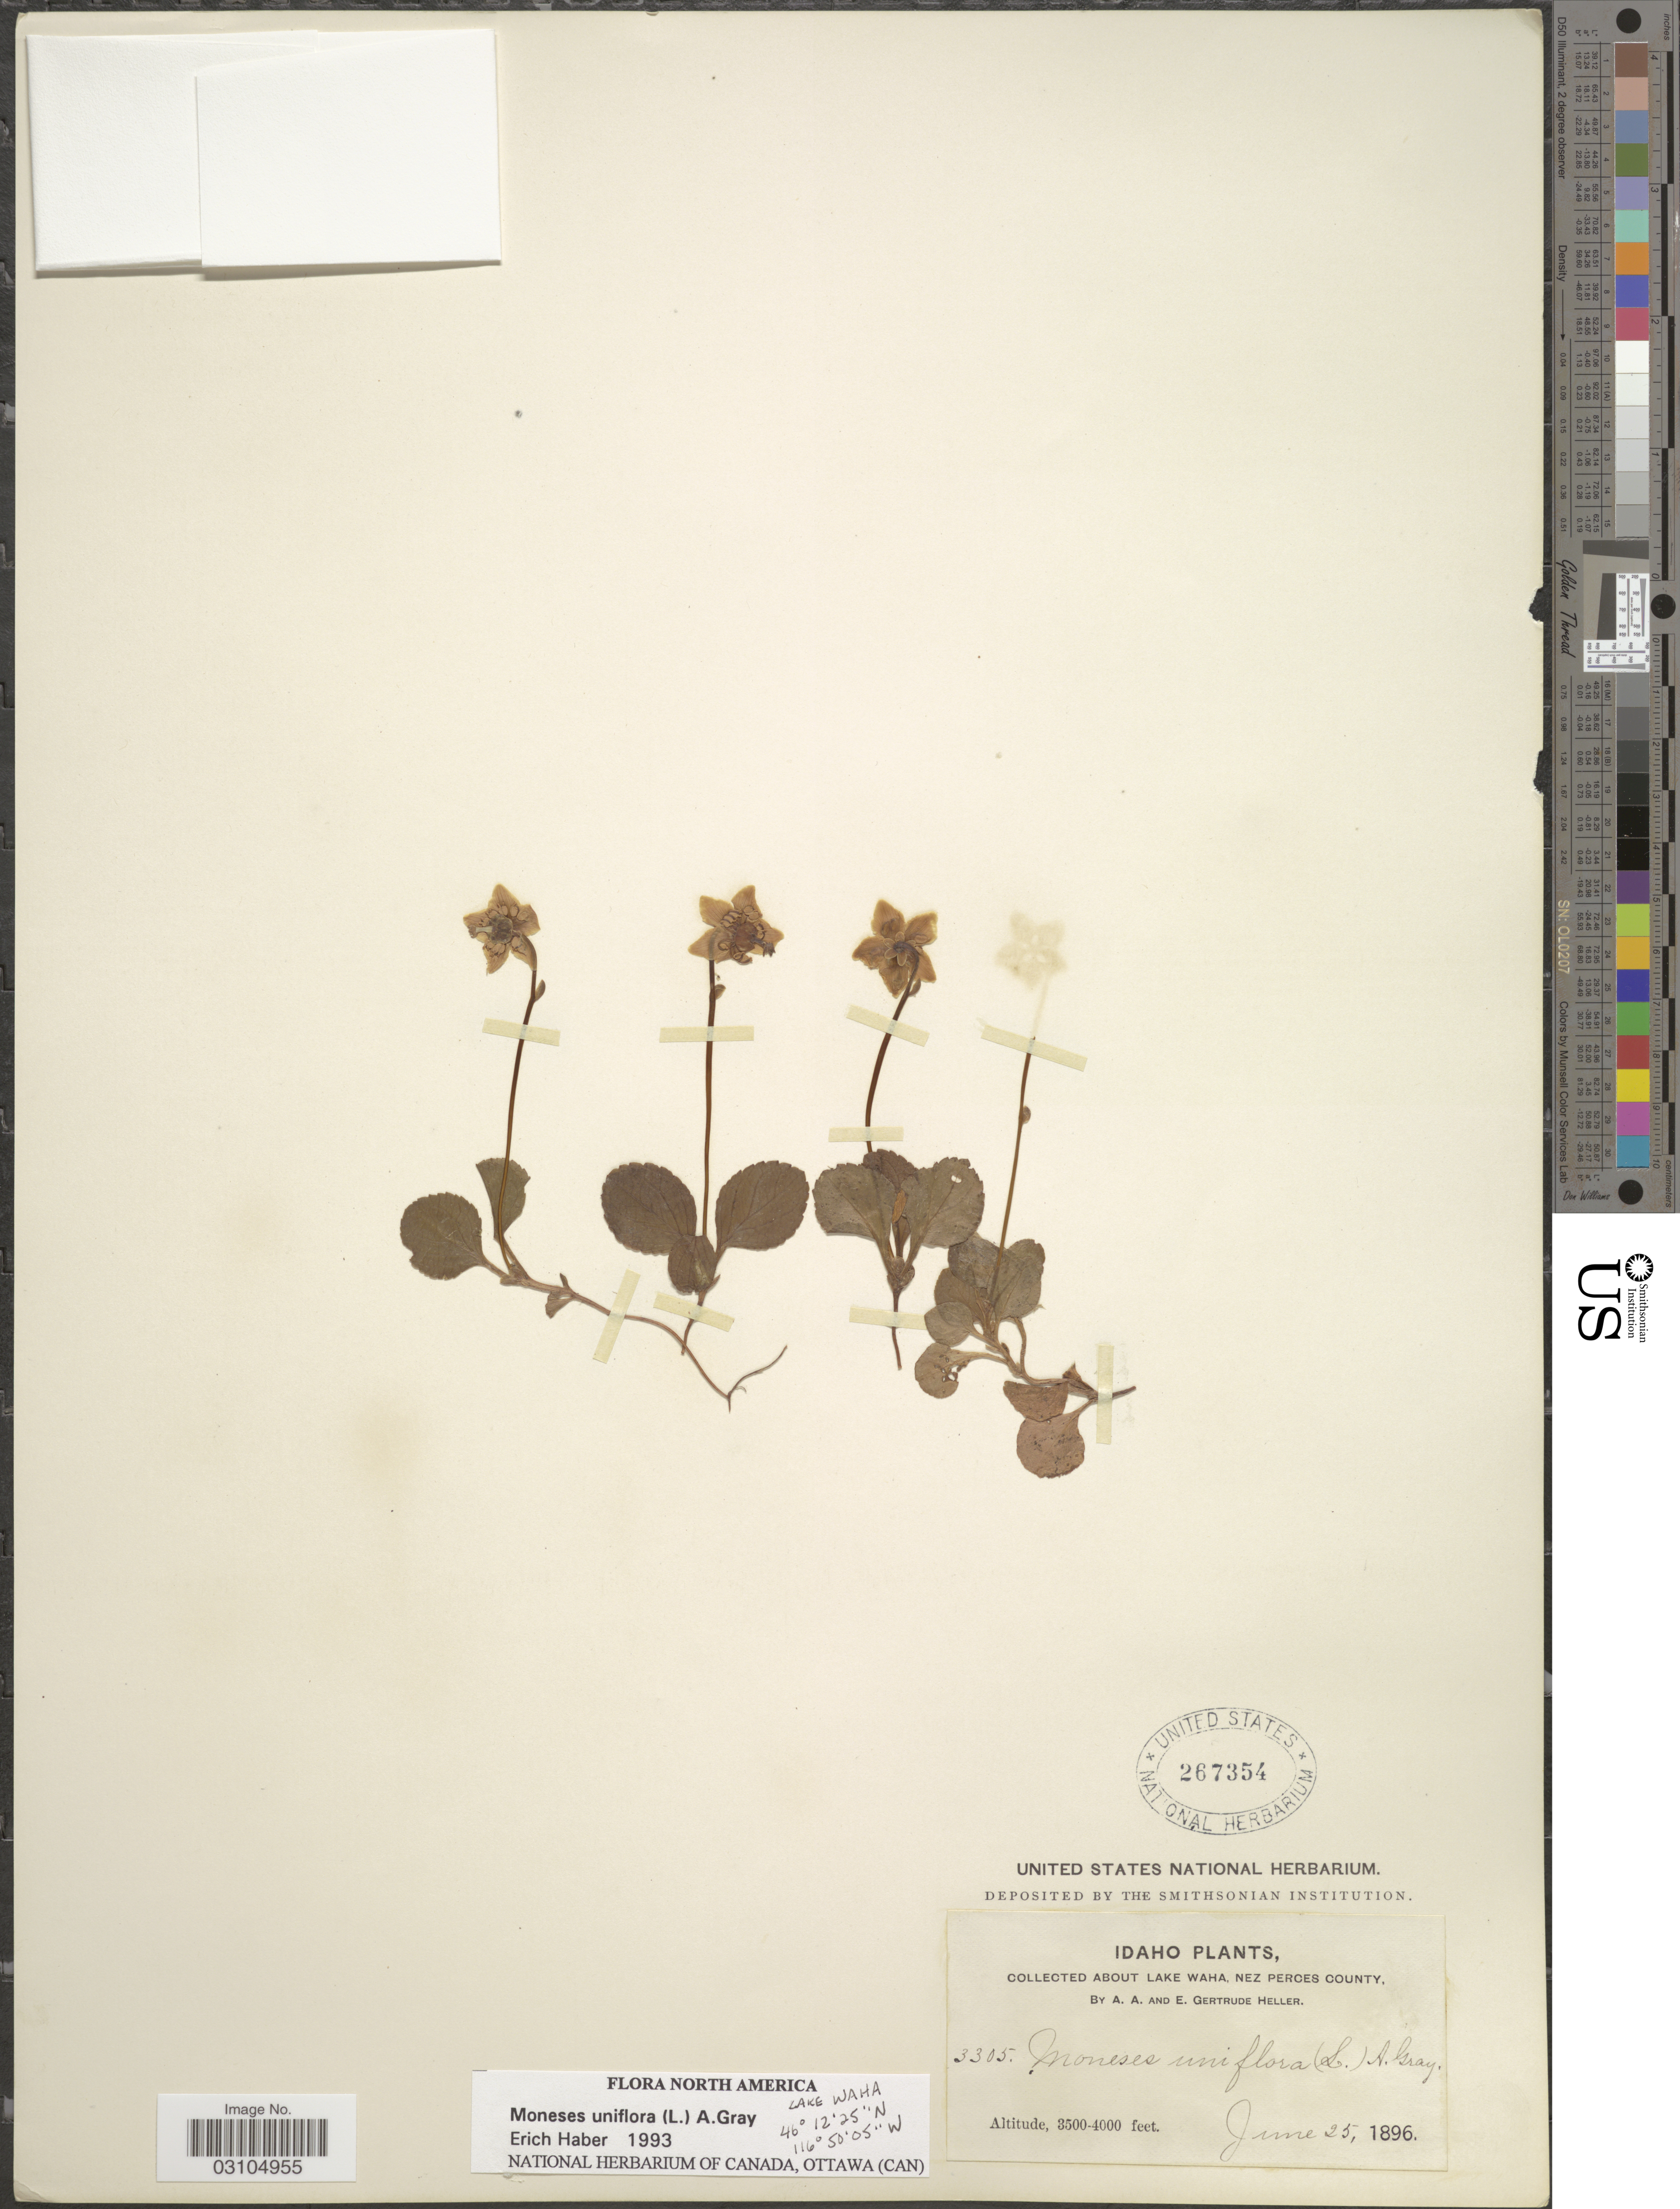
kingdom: Plantae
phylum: Tracheophyta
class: Magnoliopsida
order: Ericales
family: Ericaceae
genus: Moneses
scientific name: Moneses uniflora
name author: (L.) A. Gray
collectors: A. A. Heller & E. G. Heller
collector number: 3305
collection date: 1896-06-25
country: United States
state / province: Idaho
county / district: Nez Perce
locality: About Lake Waha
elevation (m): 1067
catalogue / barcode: US 267354